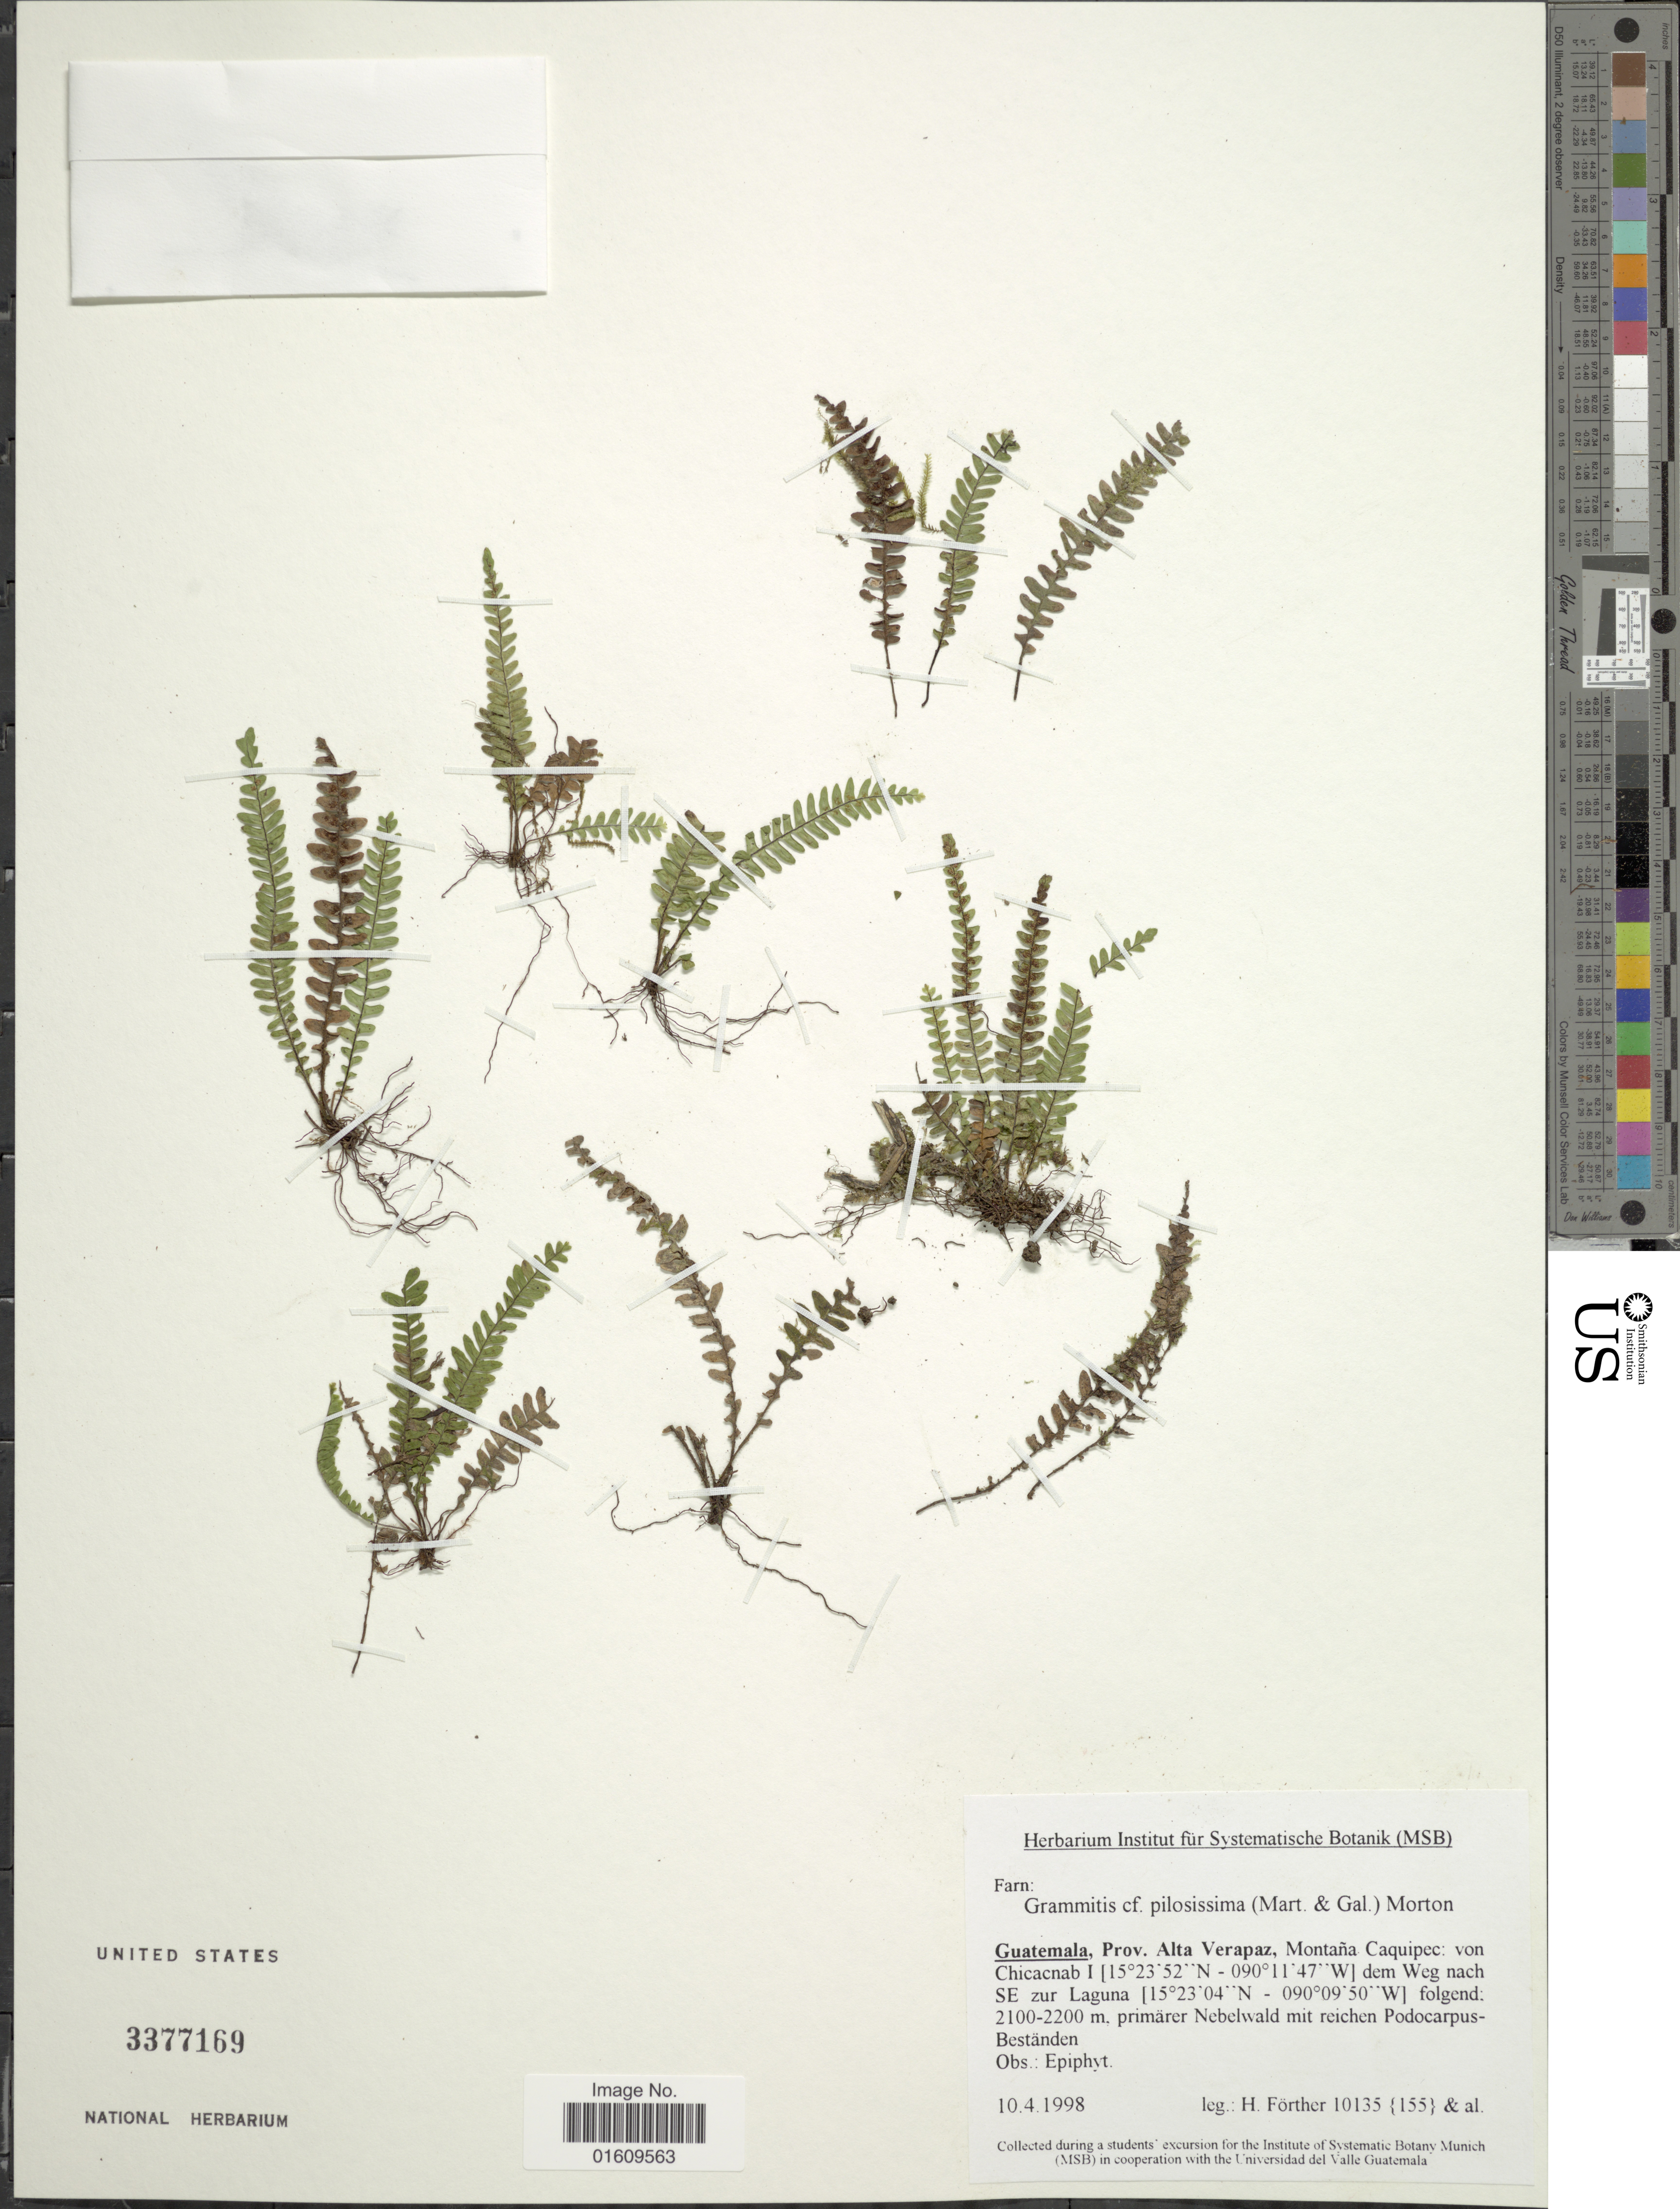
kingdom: Plantae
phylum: Tracheophyta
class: Polypodiopsida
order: Polypodiales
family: Polypodiaceae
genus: Melpomene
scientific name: Melpomene pilosissima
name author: (M. Martens & Galeotti) A.R. Sm. & R.C. Moran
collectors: H. Förther & et al.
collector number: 10135/ 155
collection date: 1998-04-10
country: Guatemala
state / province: Alta Verapaz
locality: Prov. Alta Verapaz, Montana Caquipec: von Chicacnab I dem Weg nach SE zur Laguna.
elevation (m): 2100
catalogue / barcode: US 3377169